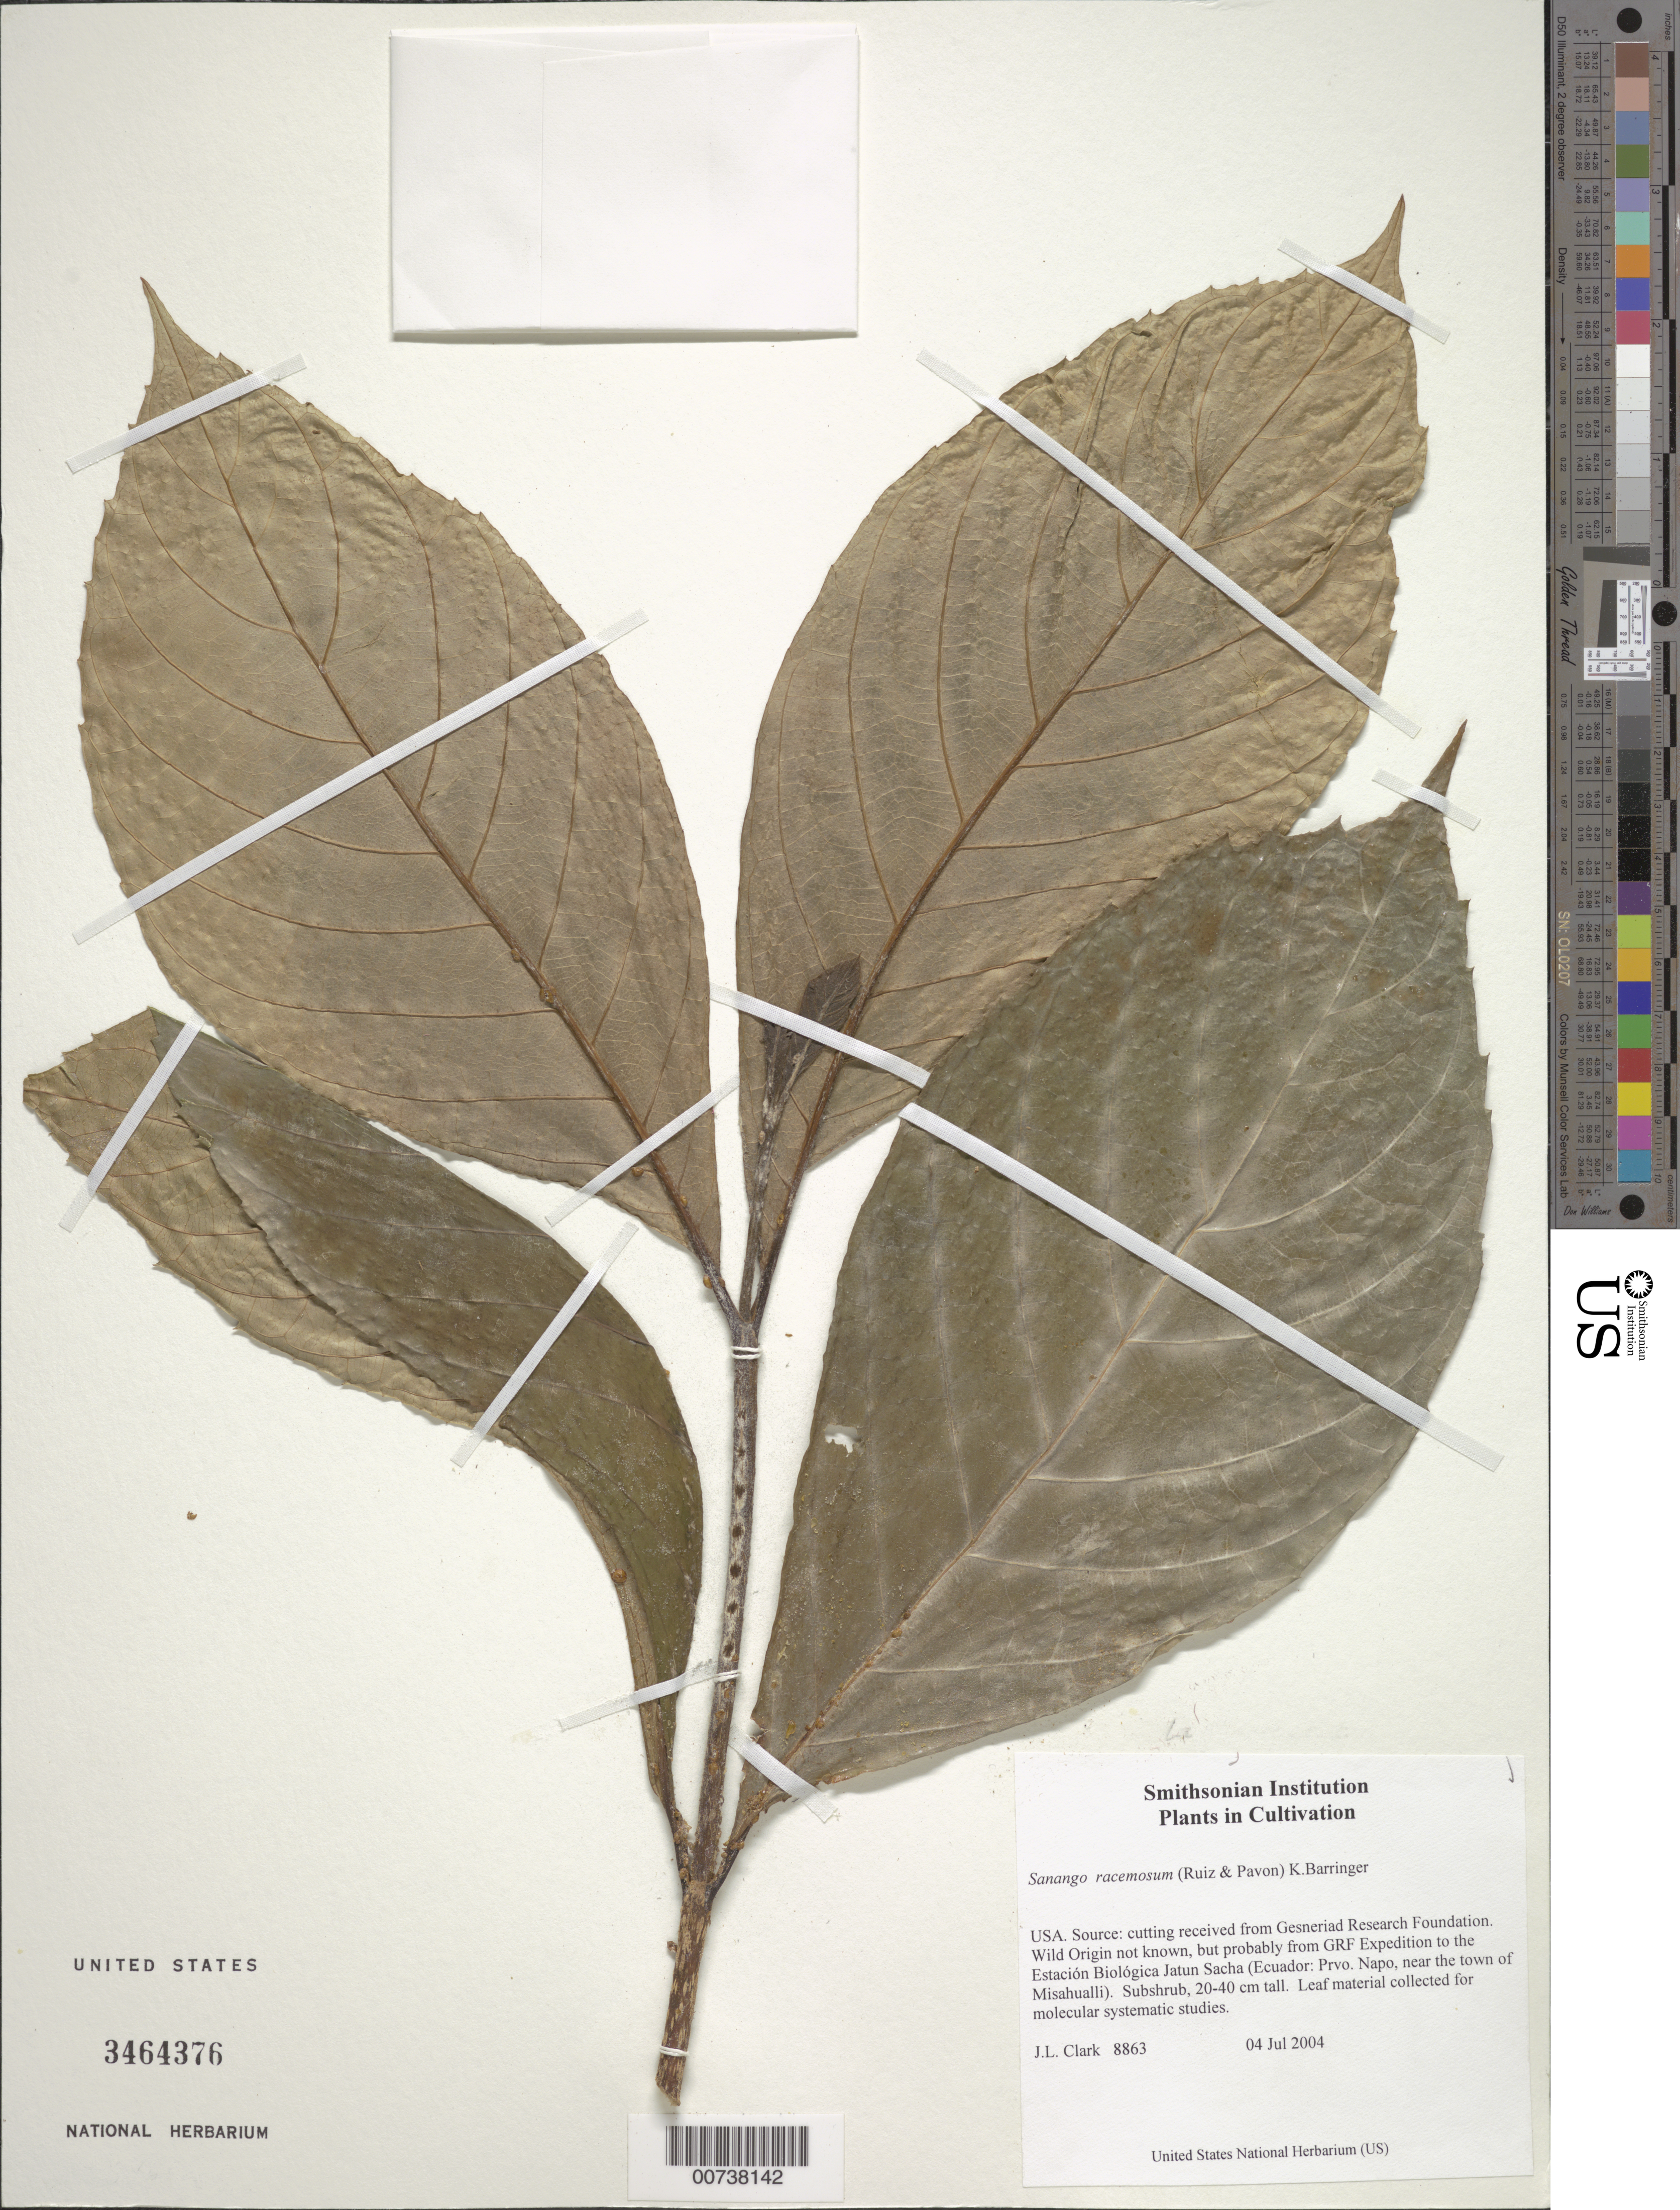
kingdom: Plantae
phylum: Tracheophyta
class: Magnoliopsida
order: Lamiales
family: Gesneriaceae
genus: Sanango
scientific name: Sanango racemosum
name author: (Ruiz & Pav.) Barringer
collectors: J. L. Clark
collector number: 8863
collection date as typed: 04 Jul 2004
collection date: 2004-07-04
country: Ecuador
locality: Cultivated in Dept. of Botany, Smithsonian Institution, Washington, DC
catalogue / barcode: US 3464376